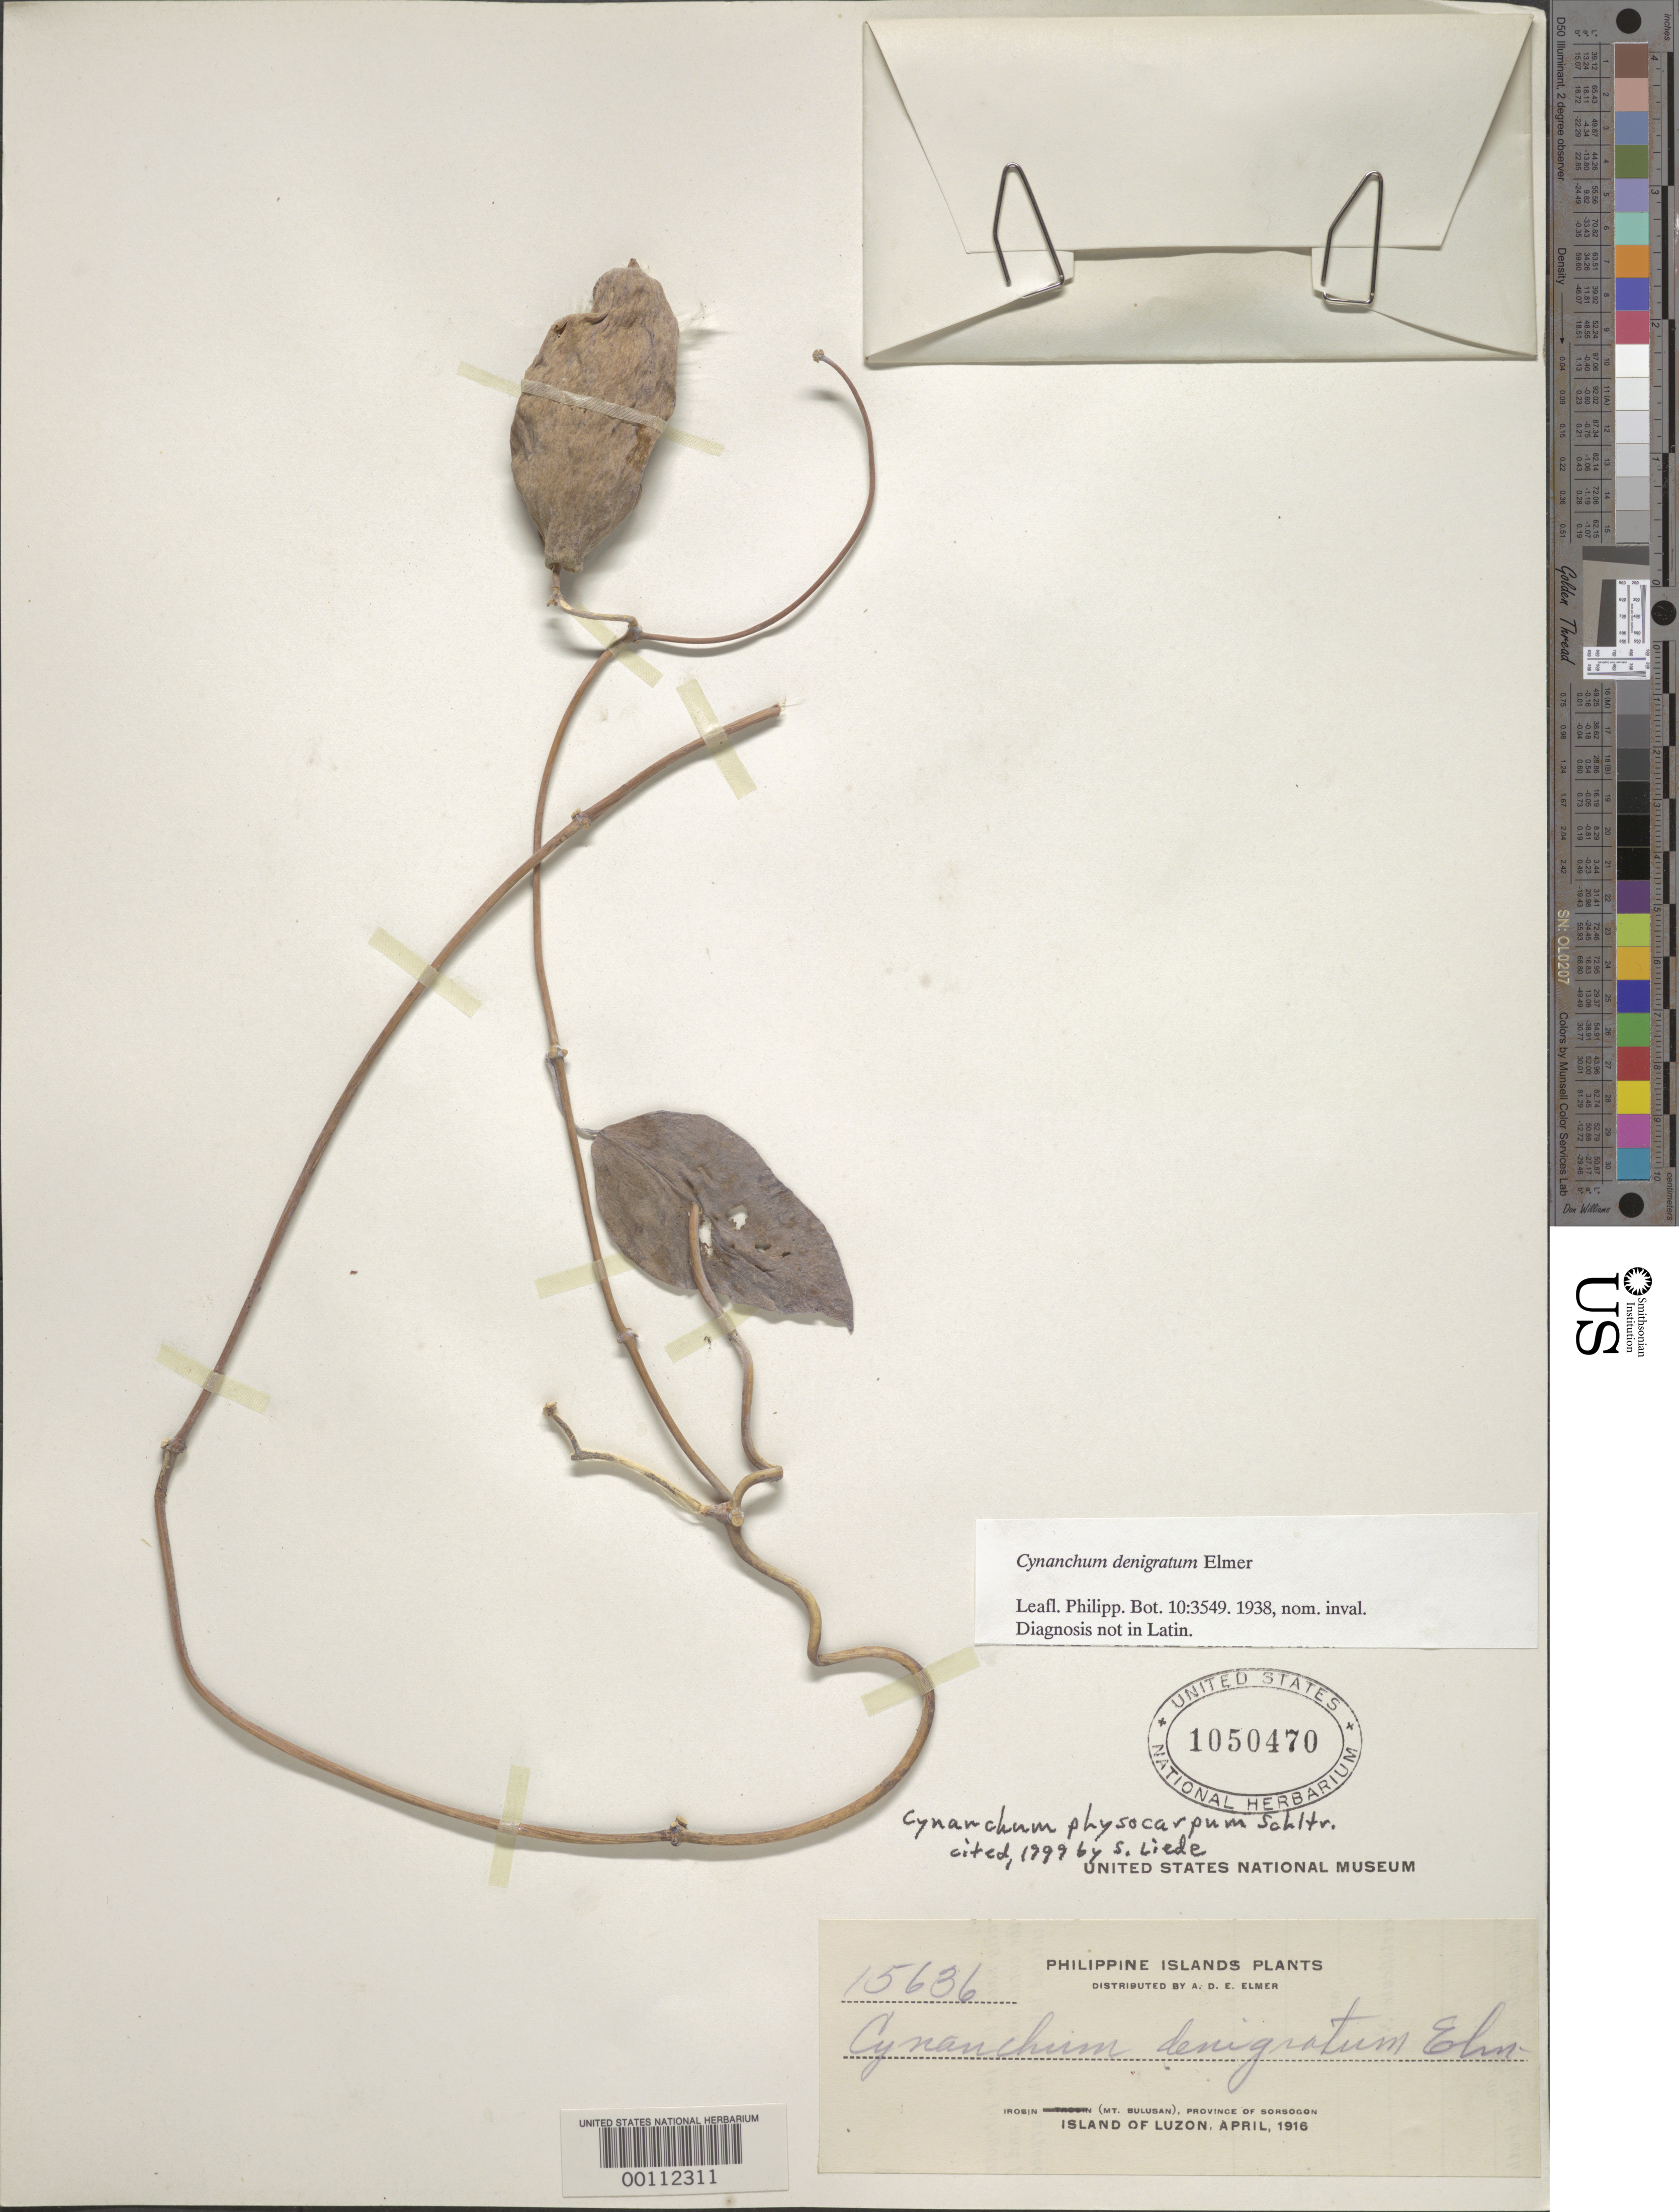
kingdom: Plantae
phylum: Tracheophyta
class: Magnoliopsida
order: Gentianales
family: Apocynaceae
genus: Cynanchum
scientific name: Cynanchum denigratum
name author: Elmer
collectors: A. D. E. Elmer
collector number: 15636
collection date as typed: Apr 1916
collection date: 1916-04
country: Philippines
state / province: Bicol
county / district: Sorsogon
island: Luzon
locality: Irosin, Mt. Bulusan, Province of Sorsogon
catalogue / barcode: US 1050470